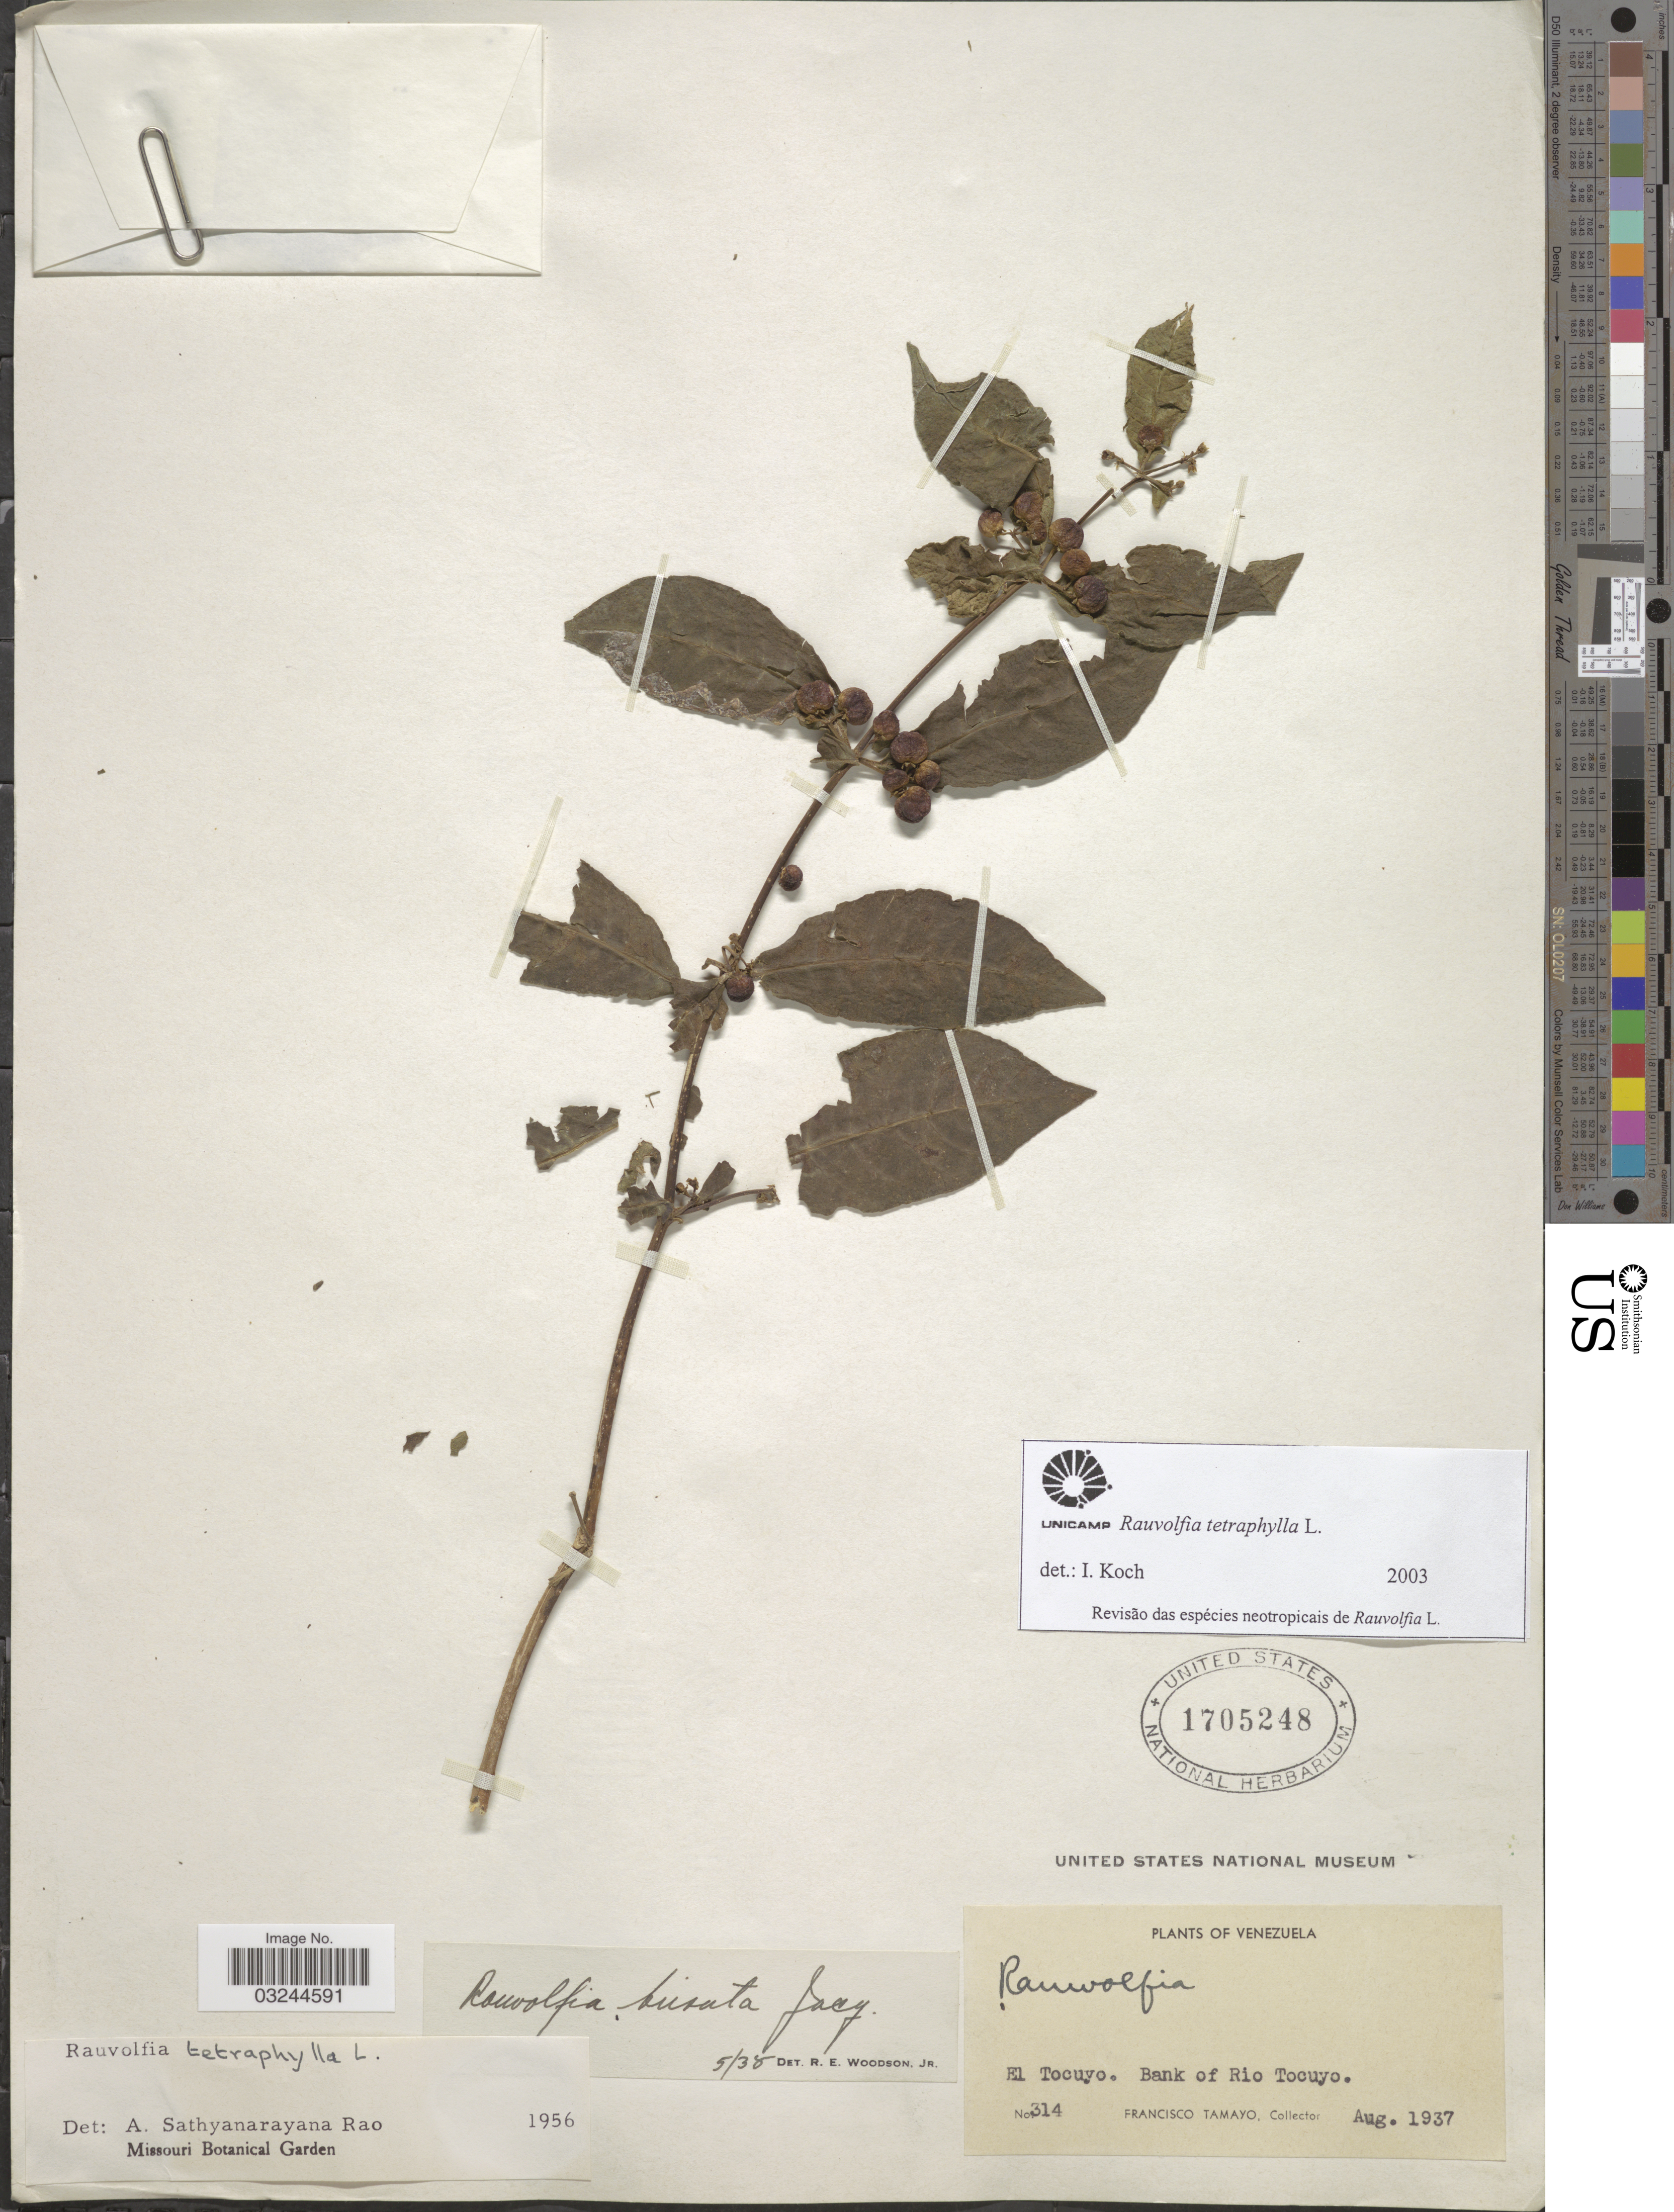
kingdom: Plantae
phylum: Tracheophyta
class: Magnoliopsida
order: Gentianales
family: Apocynaceae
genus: Rauvolfia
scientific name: Rauvolfia tetraphylla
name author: L.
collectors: F. Tamayo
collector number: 314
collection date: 1937-08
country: Venezuela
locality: El Tocuyo. Bank of Rio Tocuyo.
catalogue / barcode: US 1705248